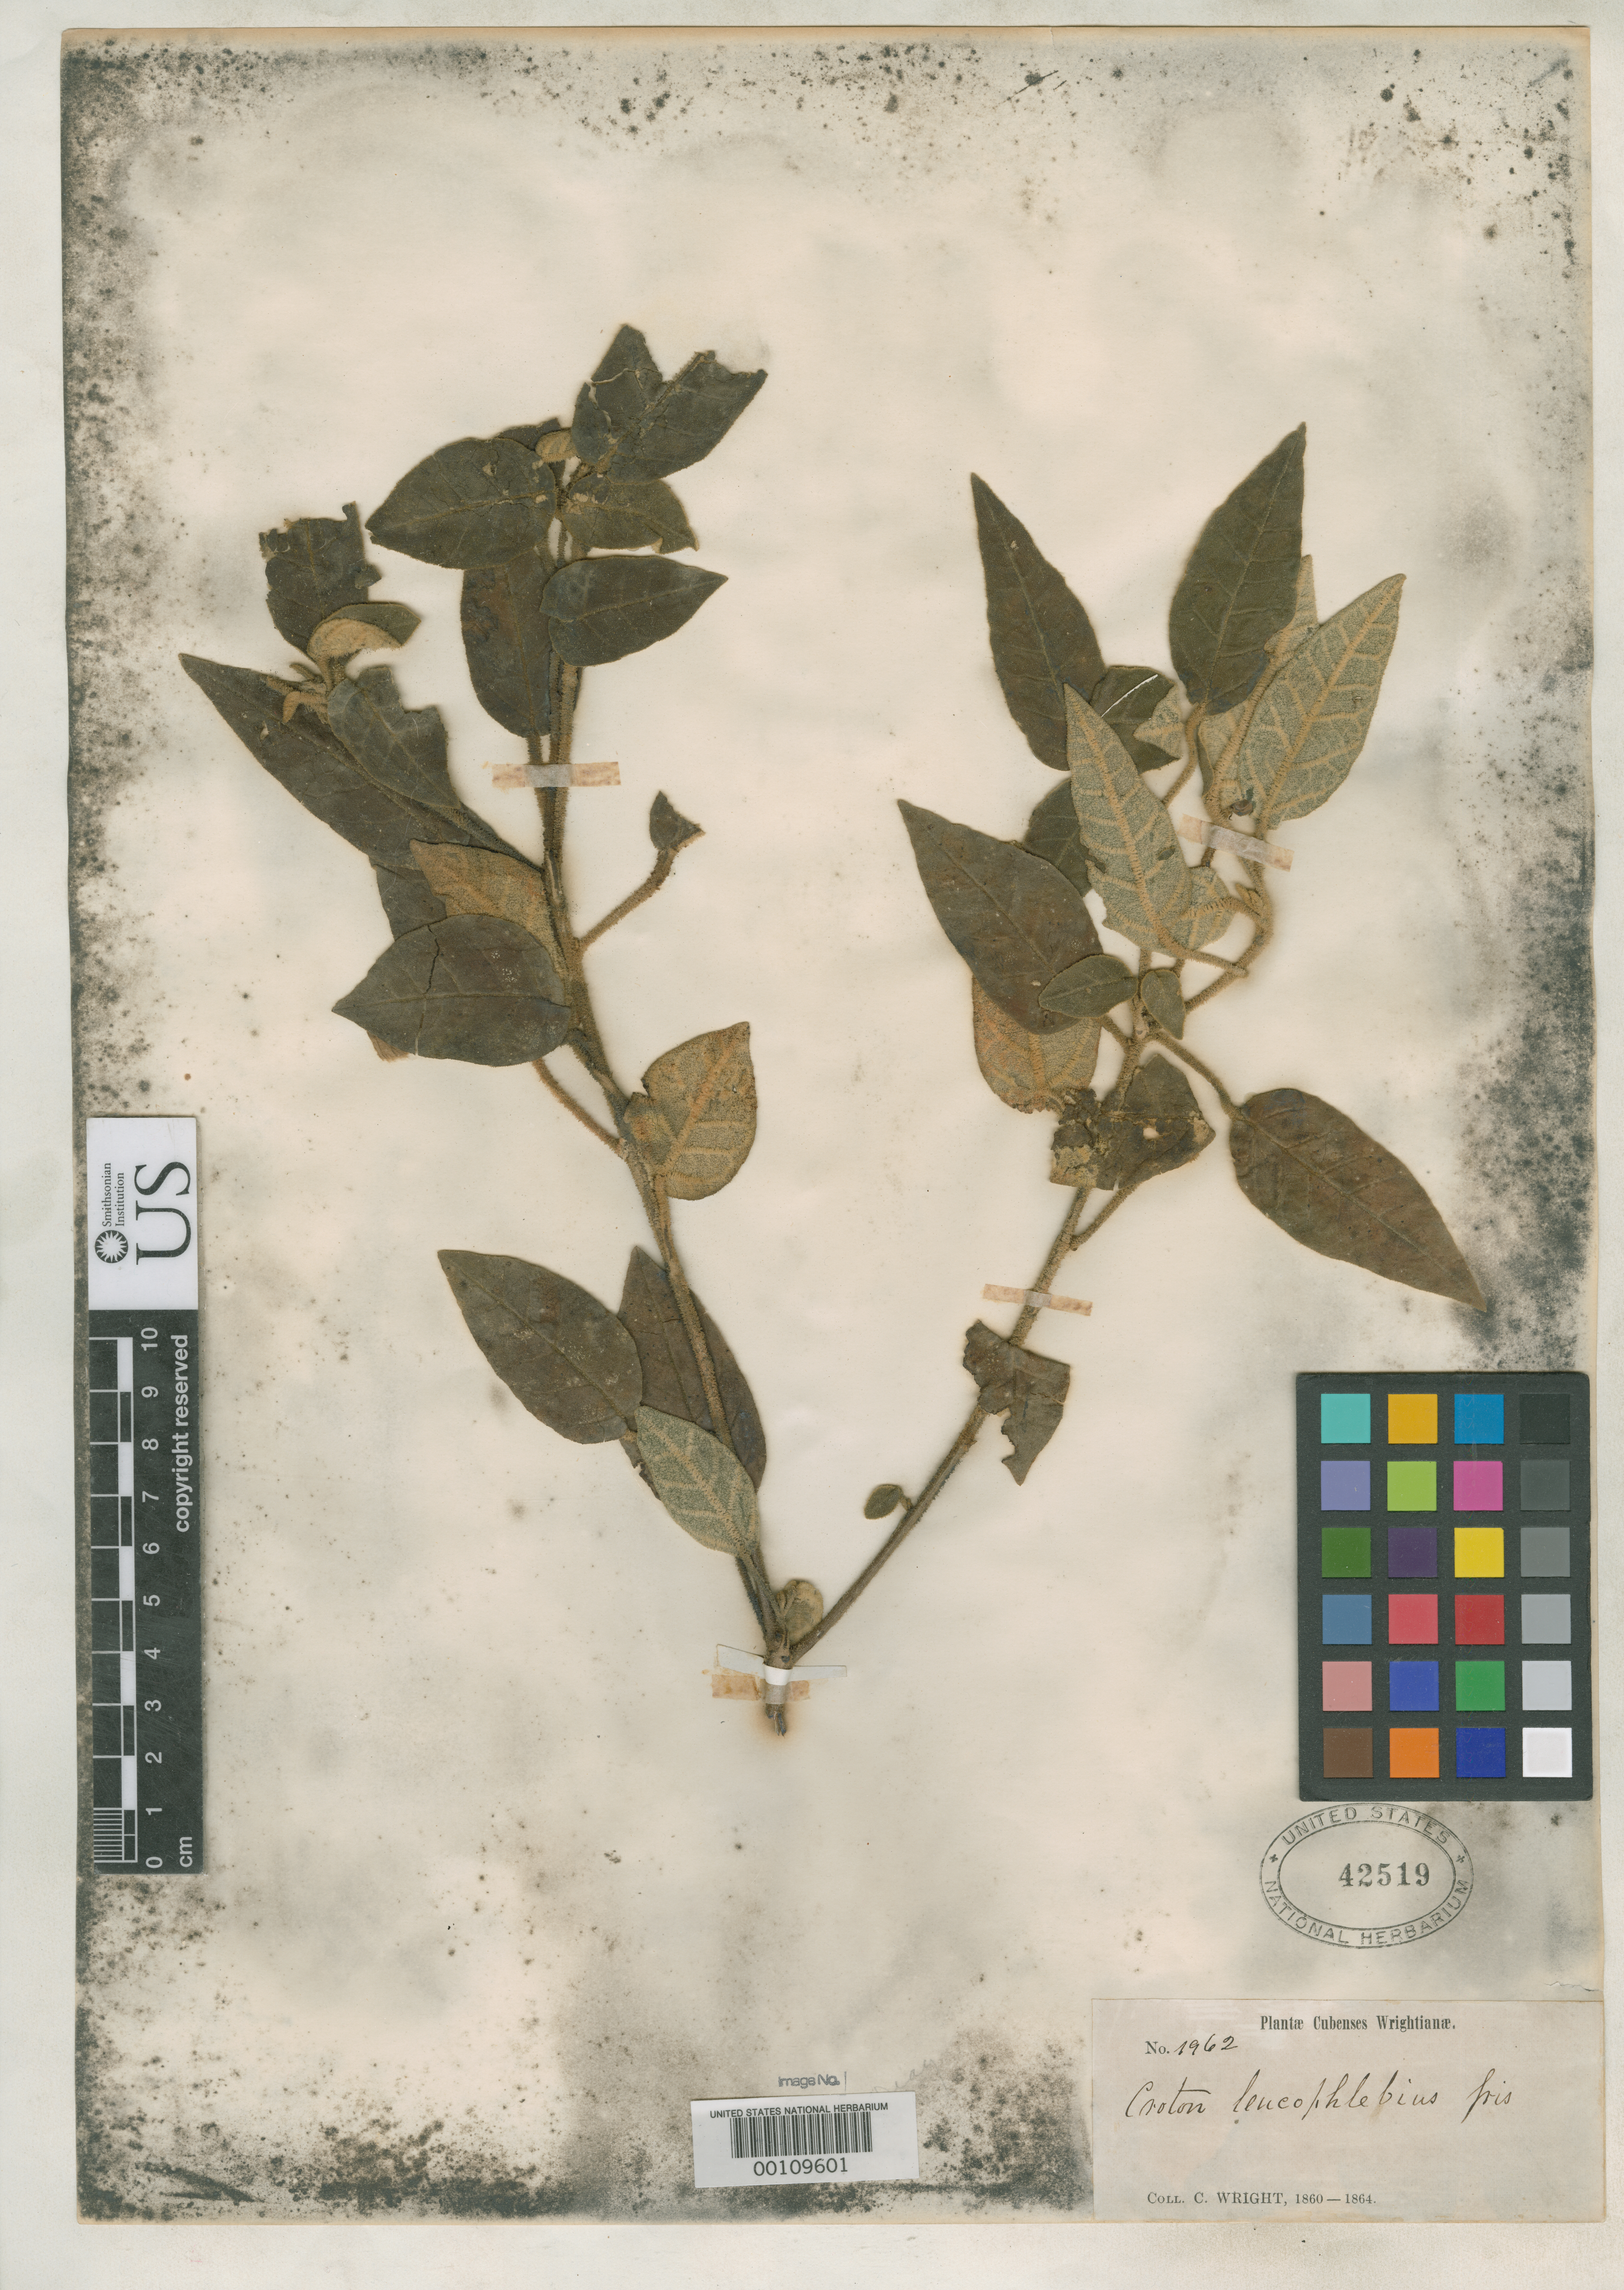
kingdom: Plantae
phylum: Tracheophyta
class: Magnoliopsida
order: Malpighiales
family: Euphorbiaceae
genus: Croton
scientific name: Croton leucophlebius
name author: Griseb.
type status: Type Collection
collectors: C. Wright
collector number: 1962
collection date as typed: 1860 to -- --- 1864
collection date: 1860/1864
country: Cuba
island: Greater Antilles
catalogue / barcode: US 42519